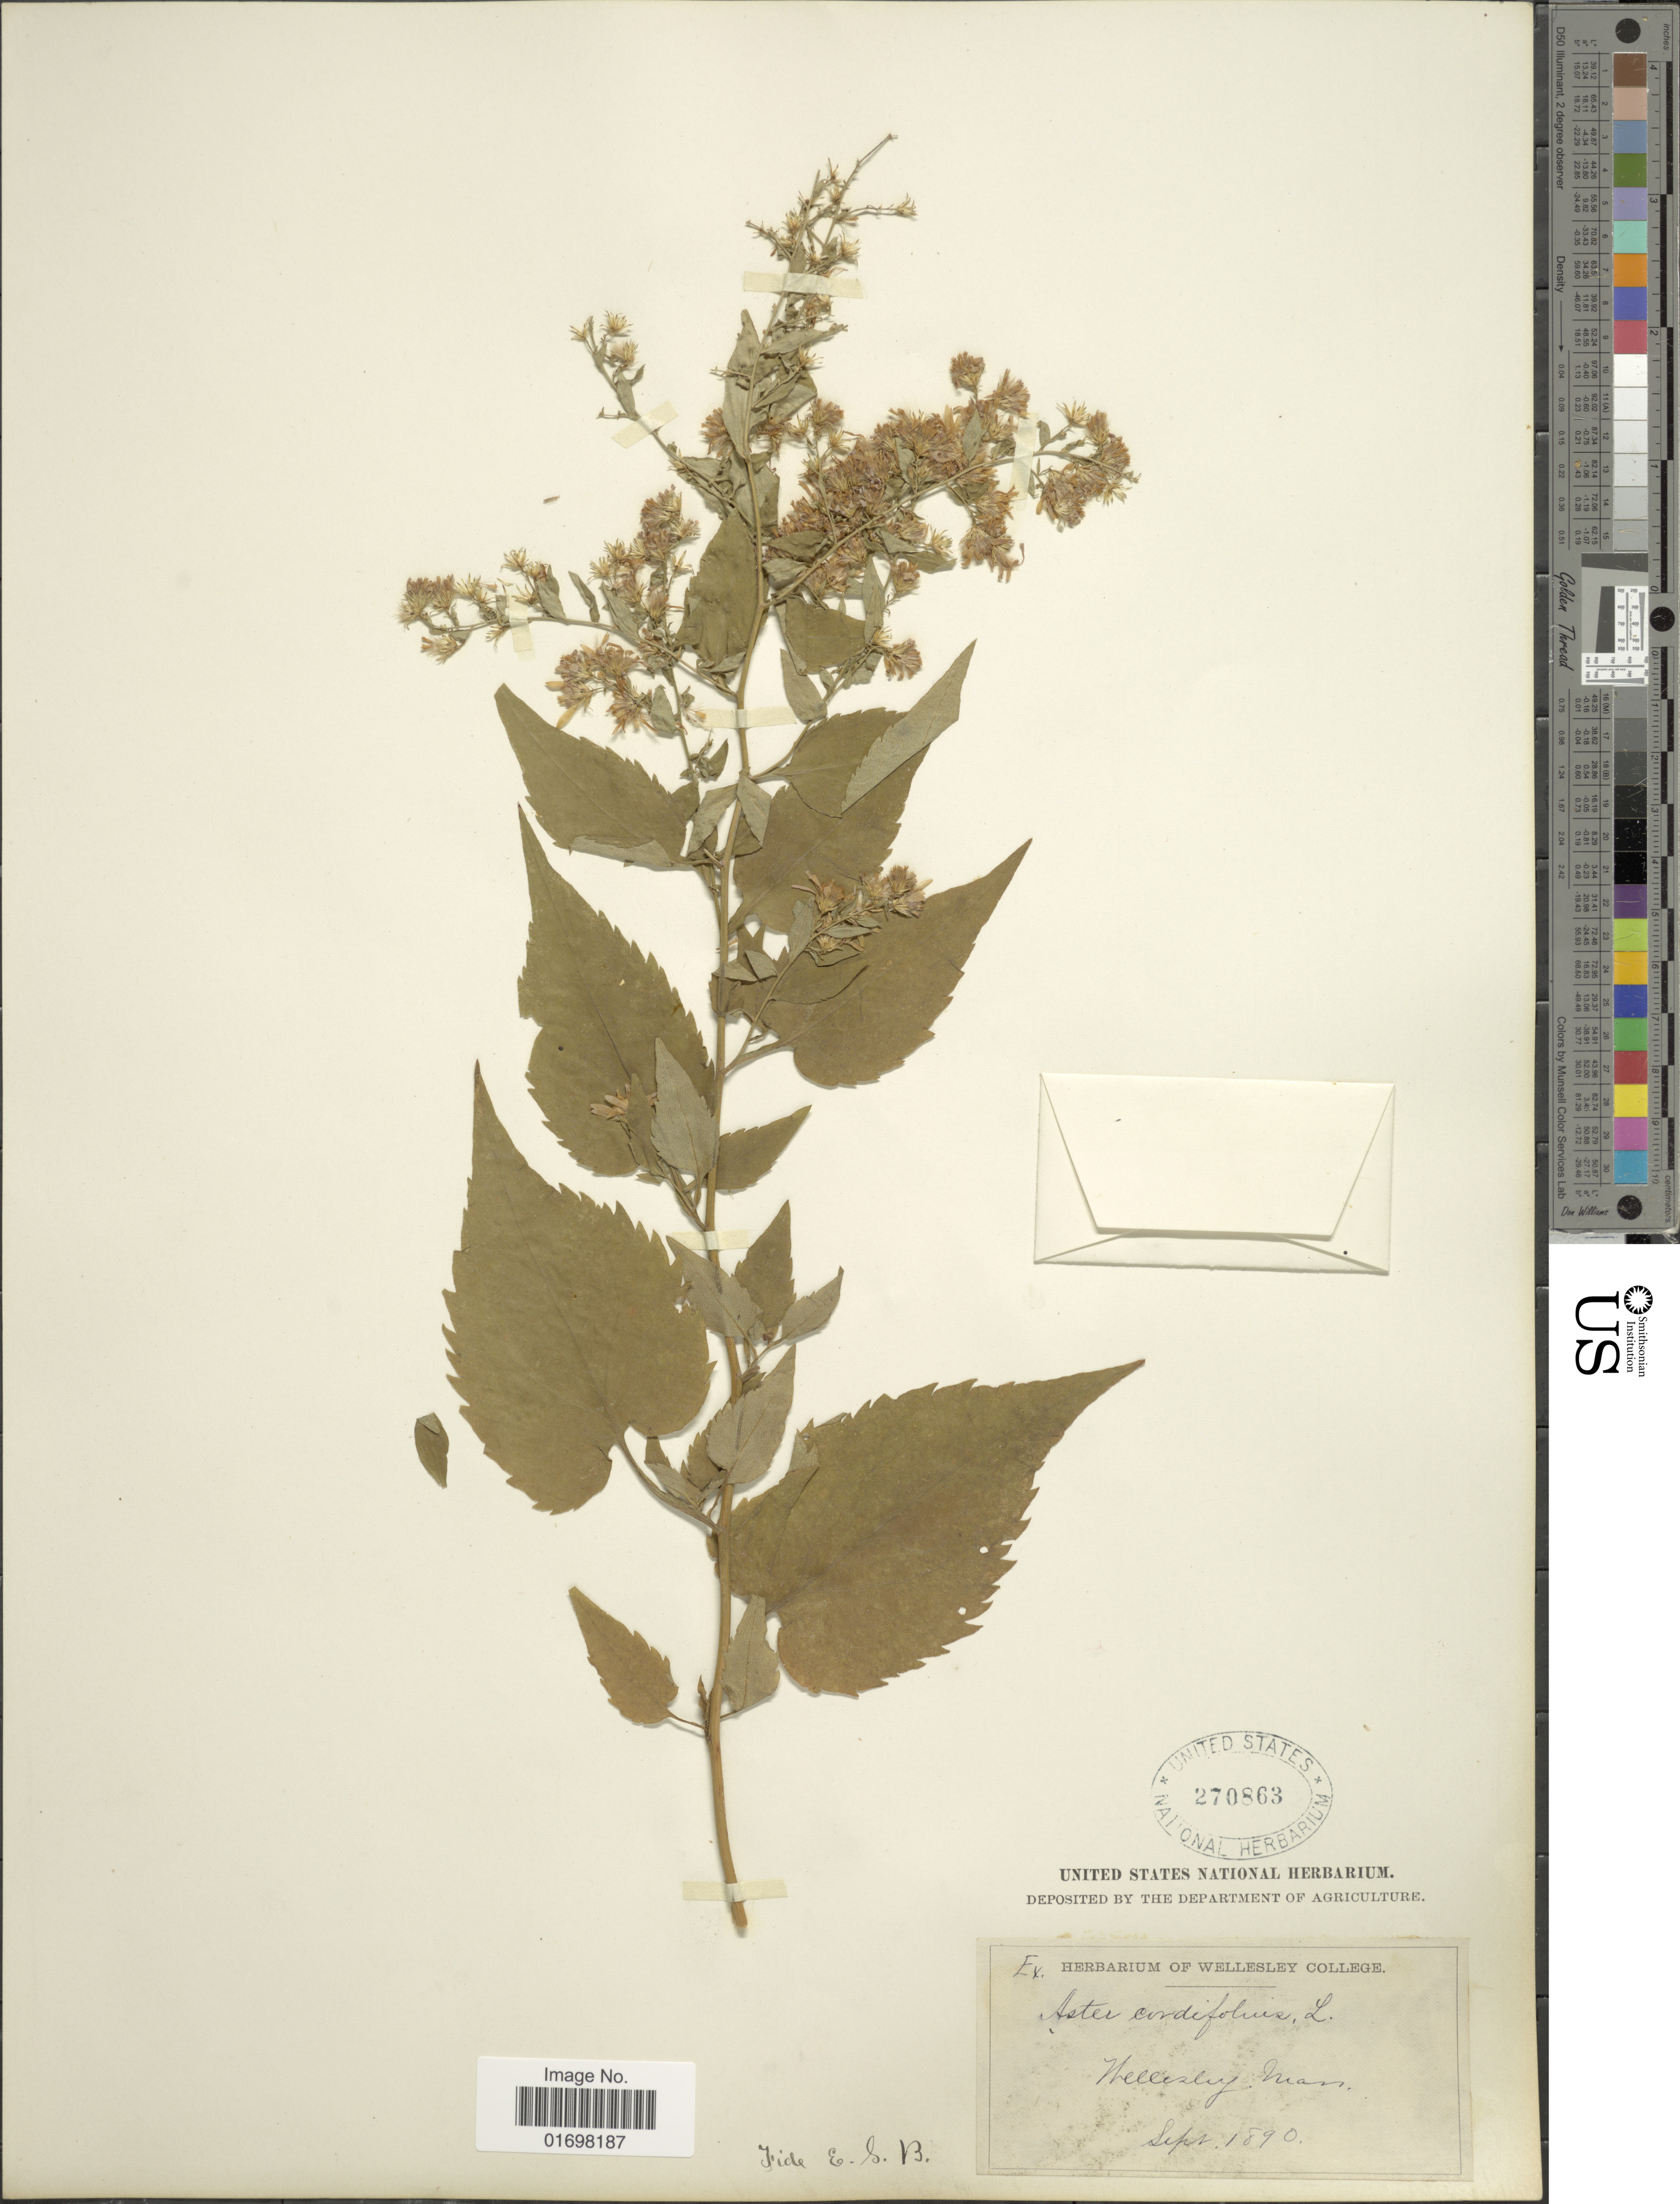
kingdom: Plantae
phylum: Tracheophyta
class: Magnoliopsida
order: Asterales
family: Asteraceae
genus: Symphyotrichum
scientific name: Symphyotrichum cordifolium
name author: (L.) G.L. Nesom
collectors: ex herb. Wellesley College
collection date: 1890-09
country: United States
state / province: Massachusetts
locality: Wellesley, Mass.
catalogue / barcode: US 270863